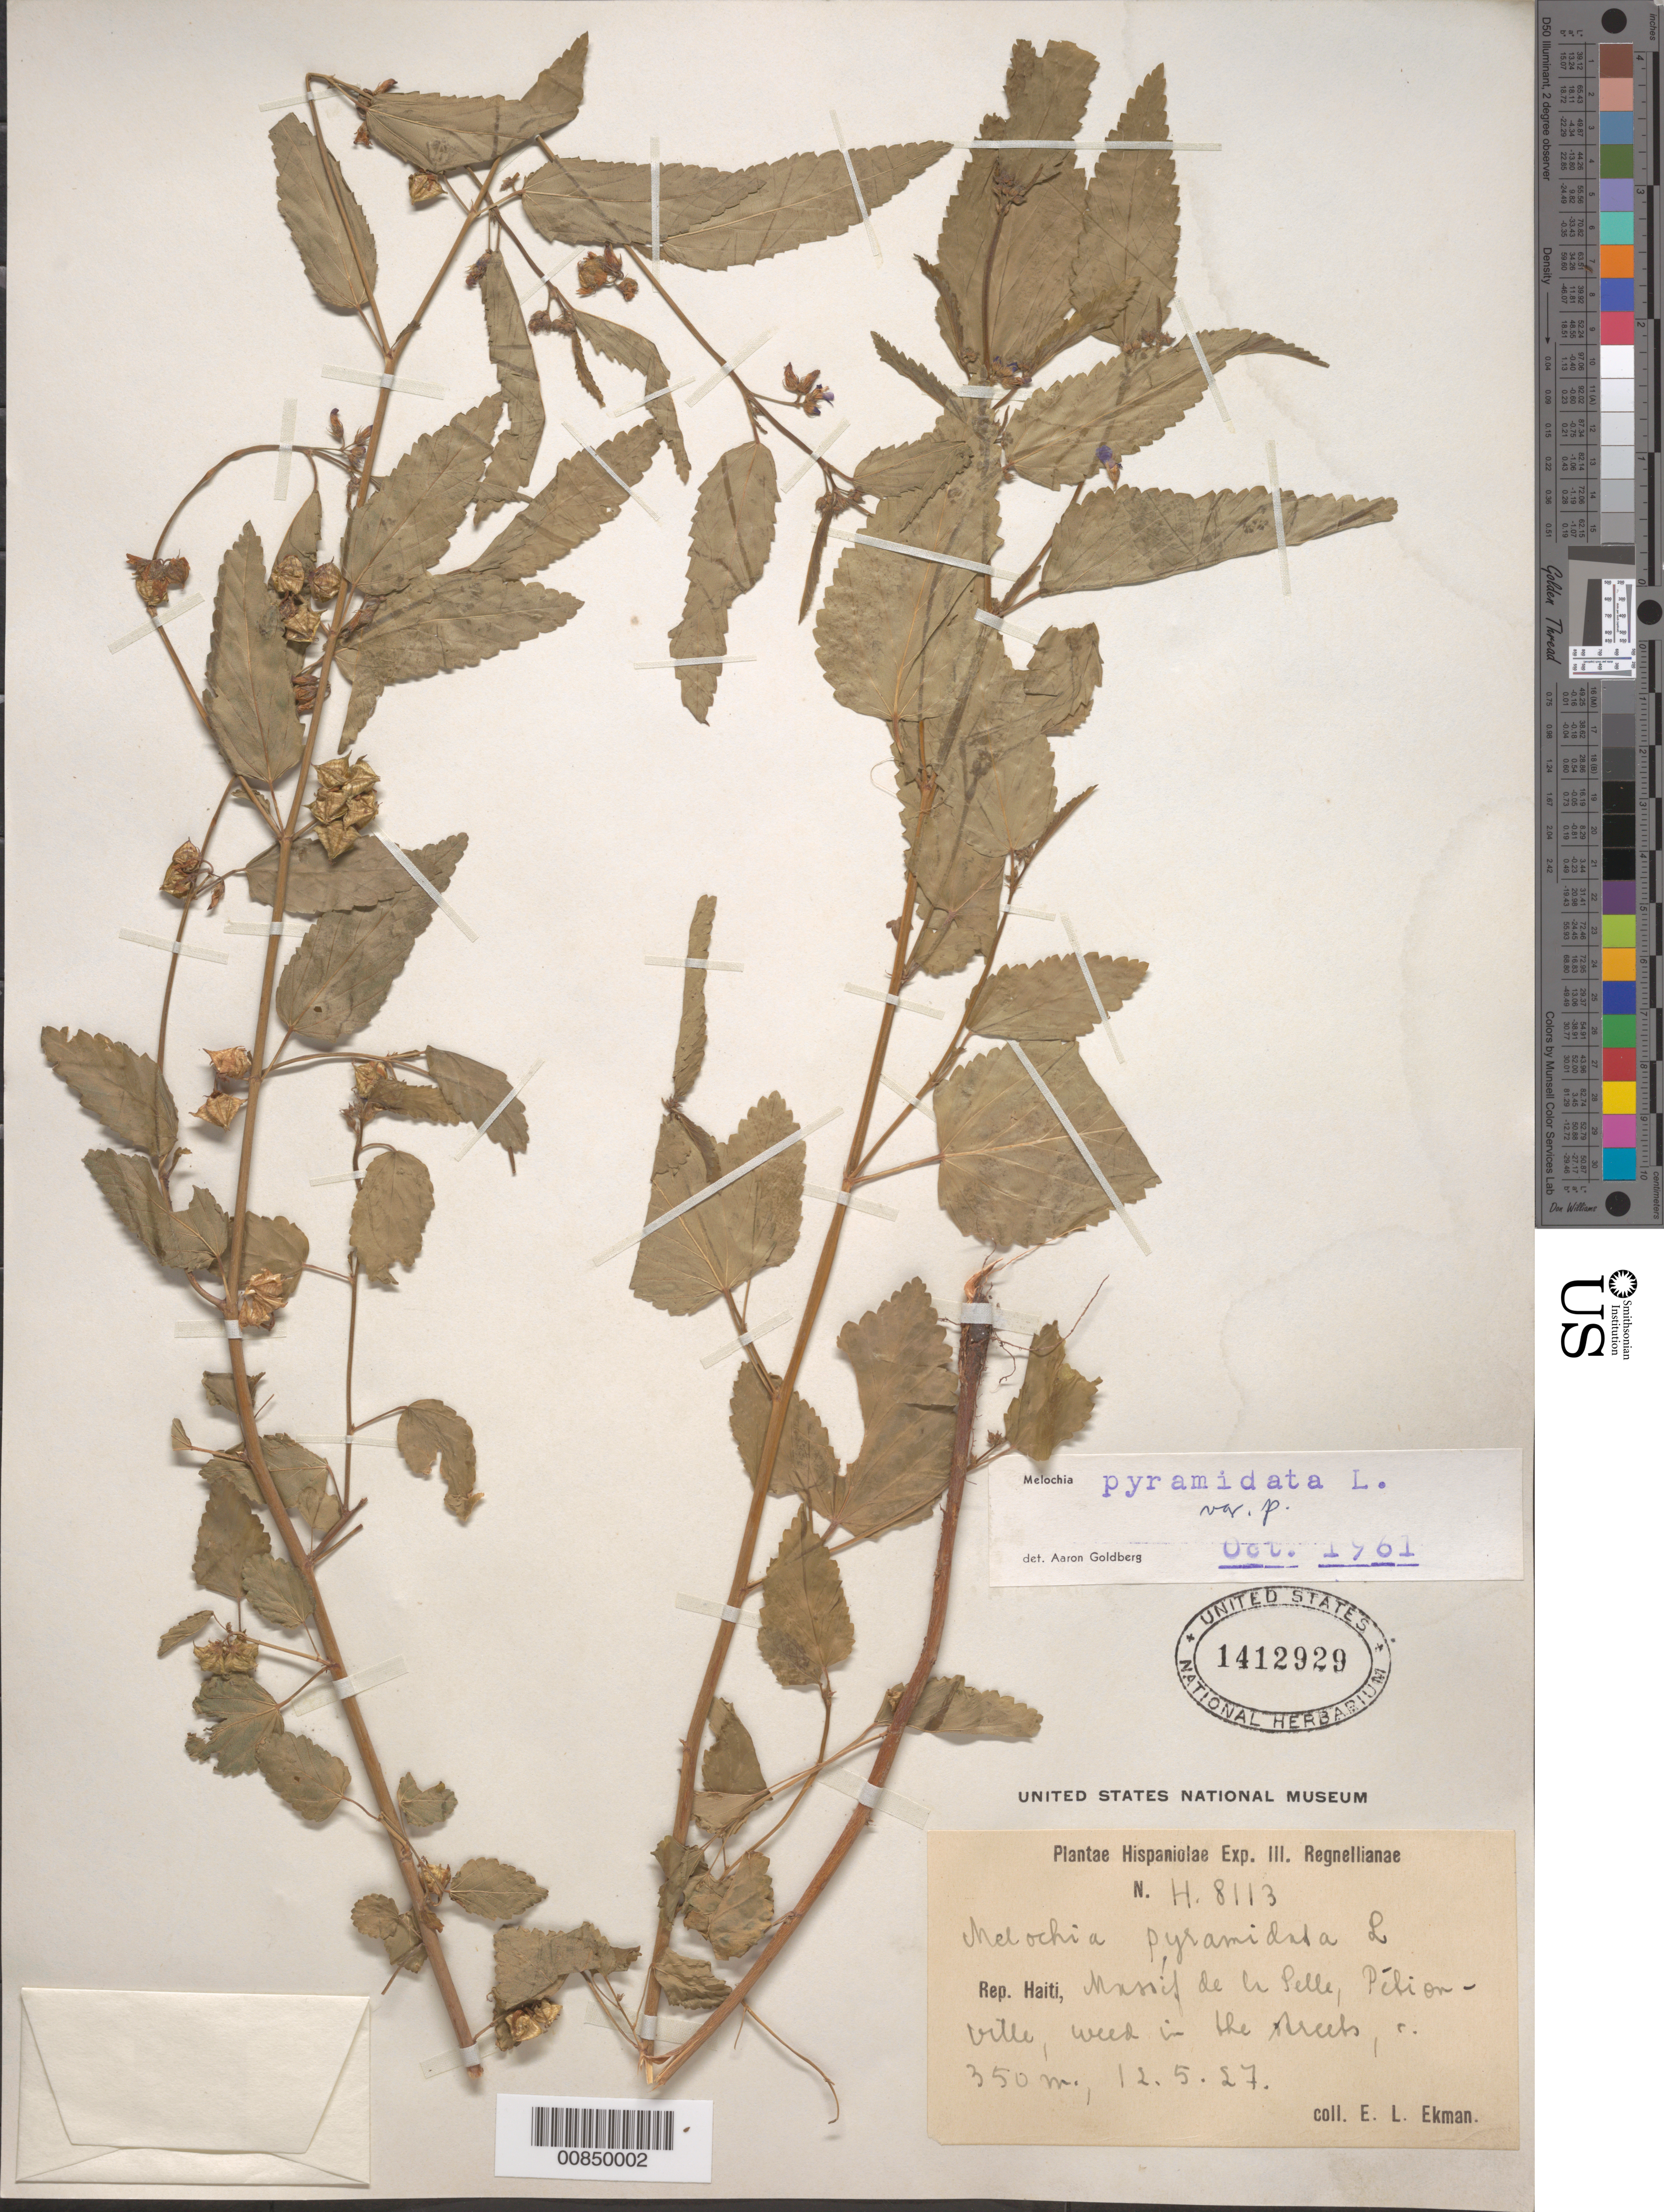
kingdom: Plantae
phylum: Tracheophyta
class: Magnoliopsida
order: Malvales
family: Malvaceae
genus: Melochia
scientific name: Melochia pyramidata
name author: L.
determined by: Goldberg, Aaron, (US), NMNH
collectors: E. L. Ekman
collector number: H 8113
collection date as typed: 12 May 1927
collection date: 1927-05-12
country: Haiti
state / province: Ouest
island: Hispaniola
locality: Massif de la Selle, Pétionville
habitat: In the streets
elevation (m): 350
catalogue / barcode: US 1412929